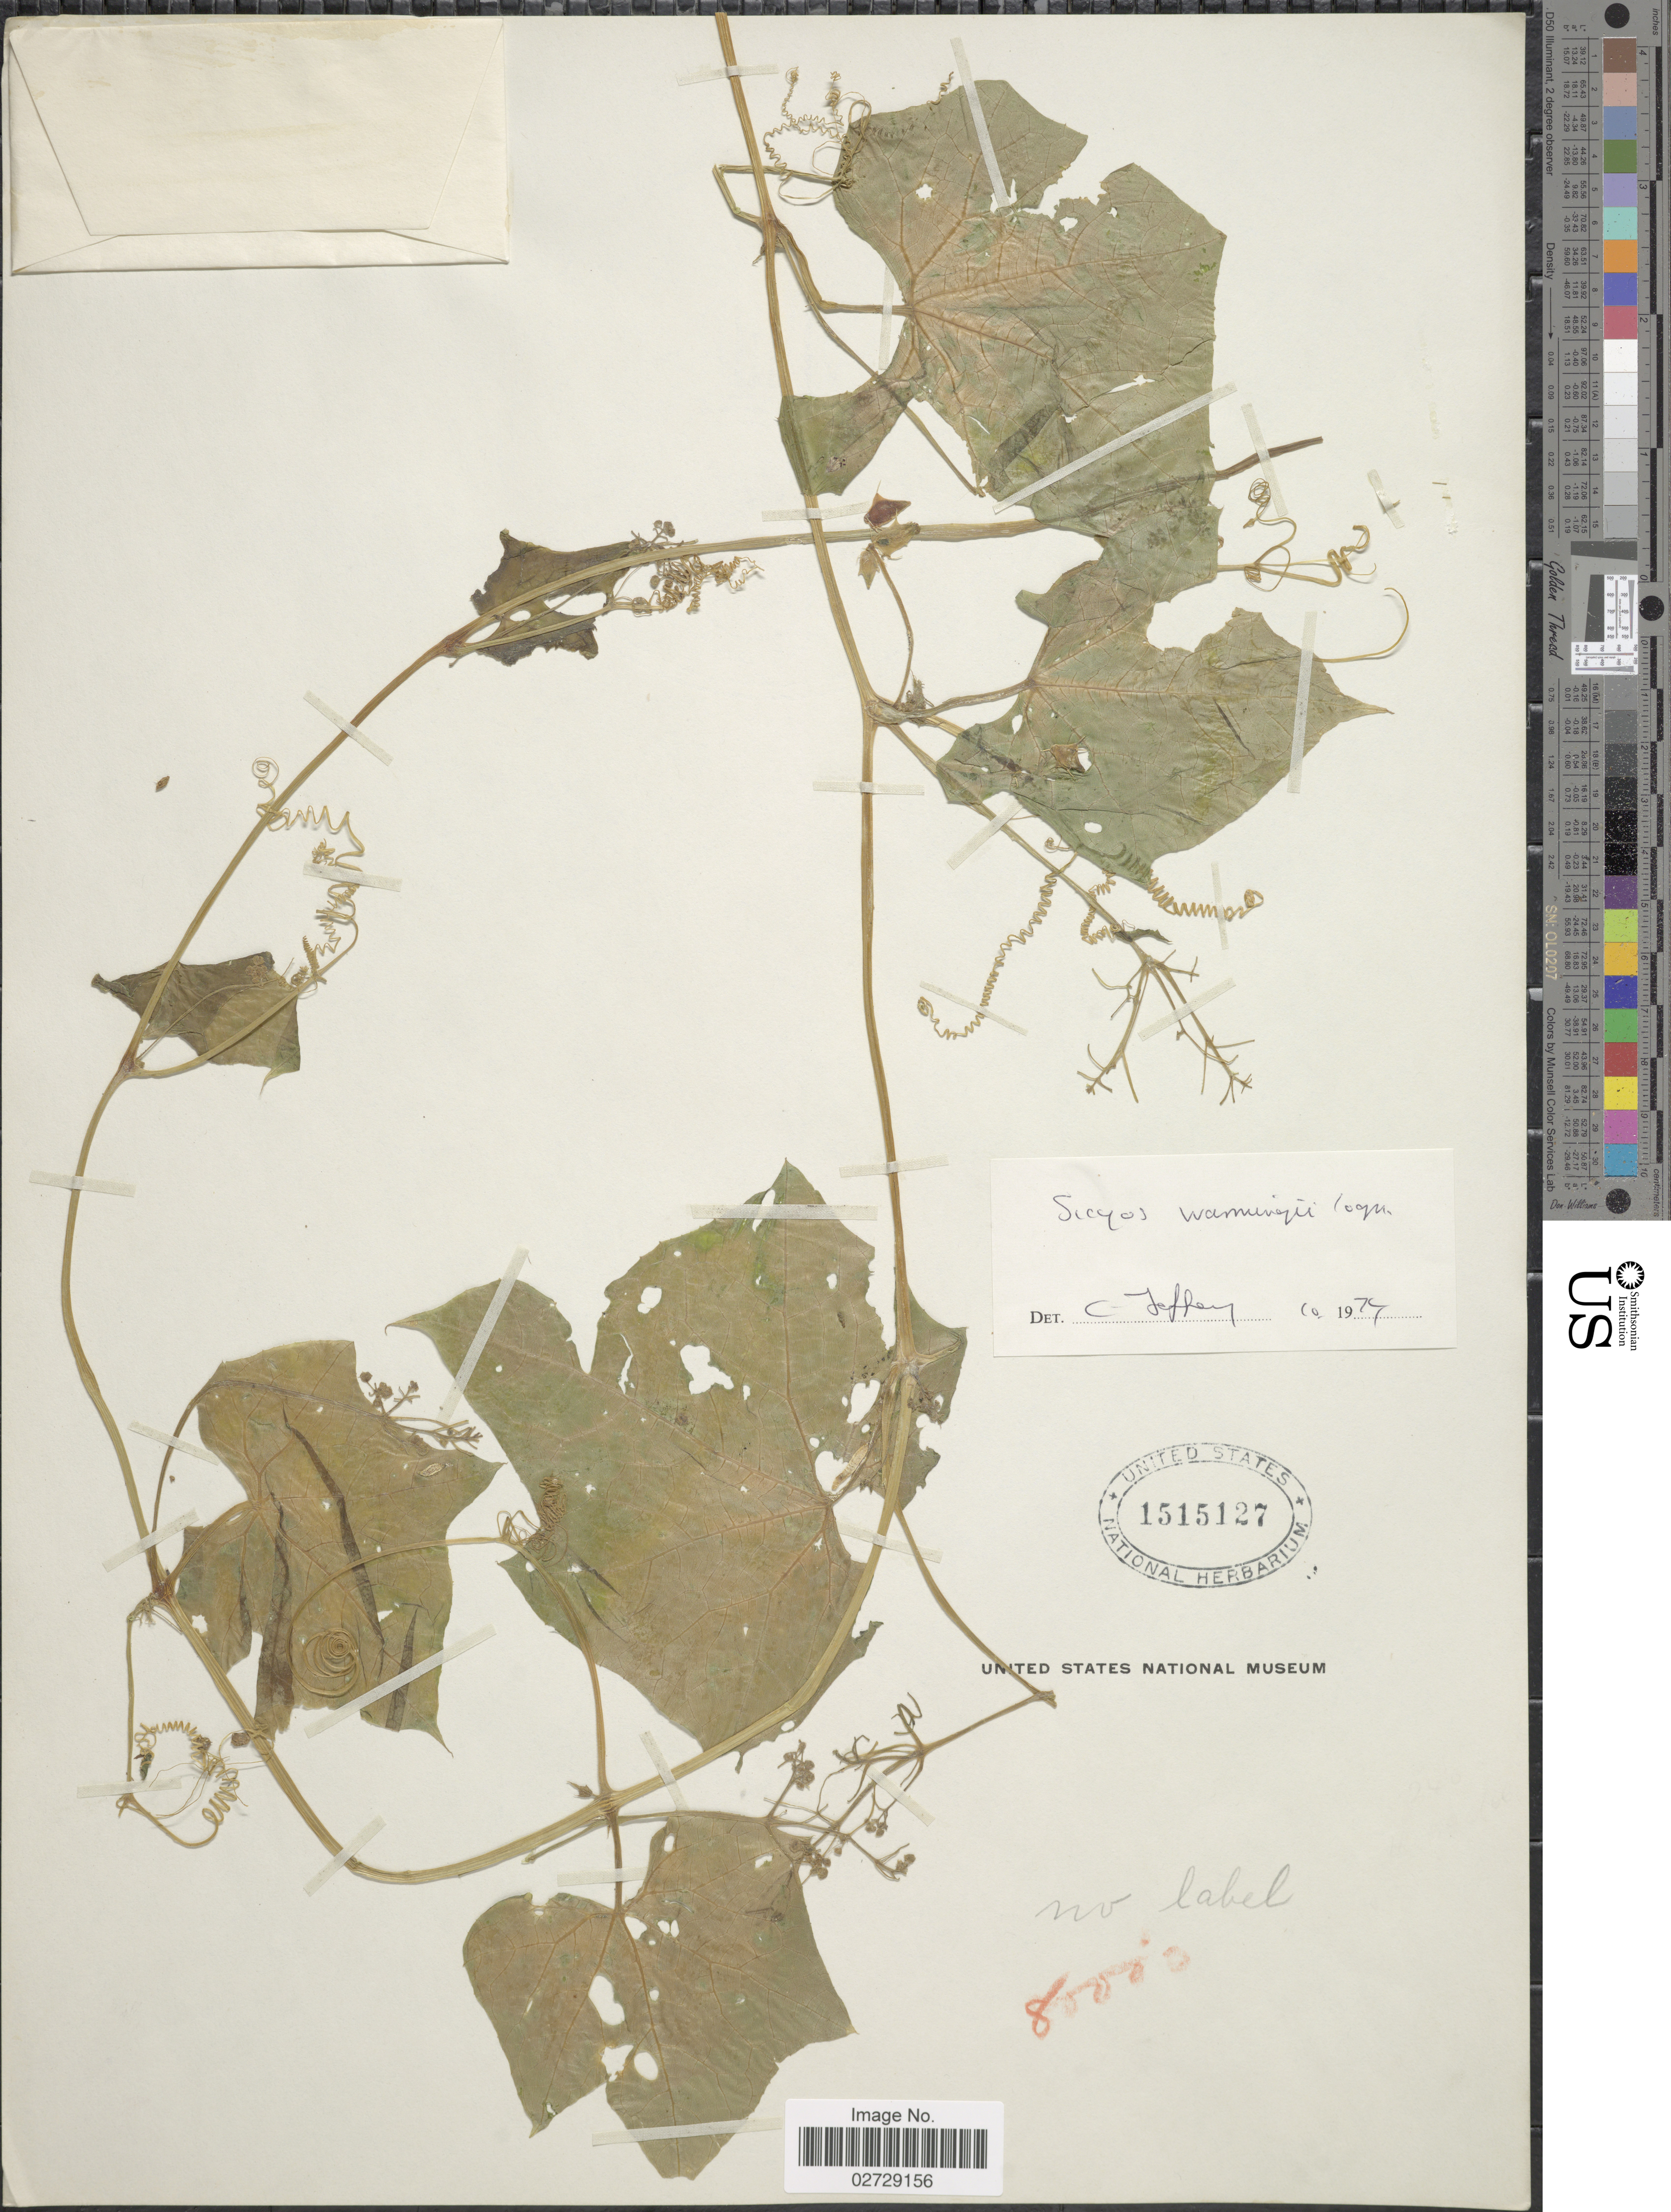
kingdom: Plantae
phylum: Tracheophyta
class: Magnoliopsida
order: Cucurbitales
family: Cucurbitaceae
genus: Sicyos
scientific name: Sicyos warmingii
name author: Cogn.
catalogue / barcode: US 1515127